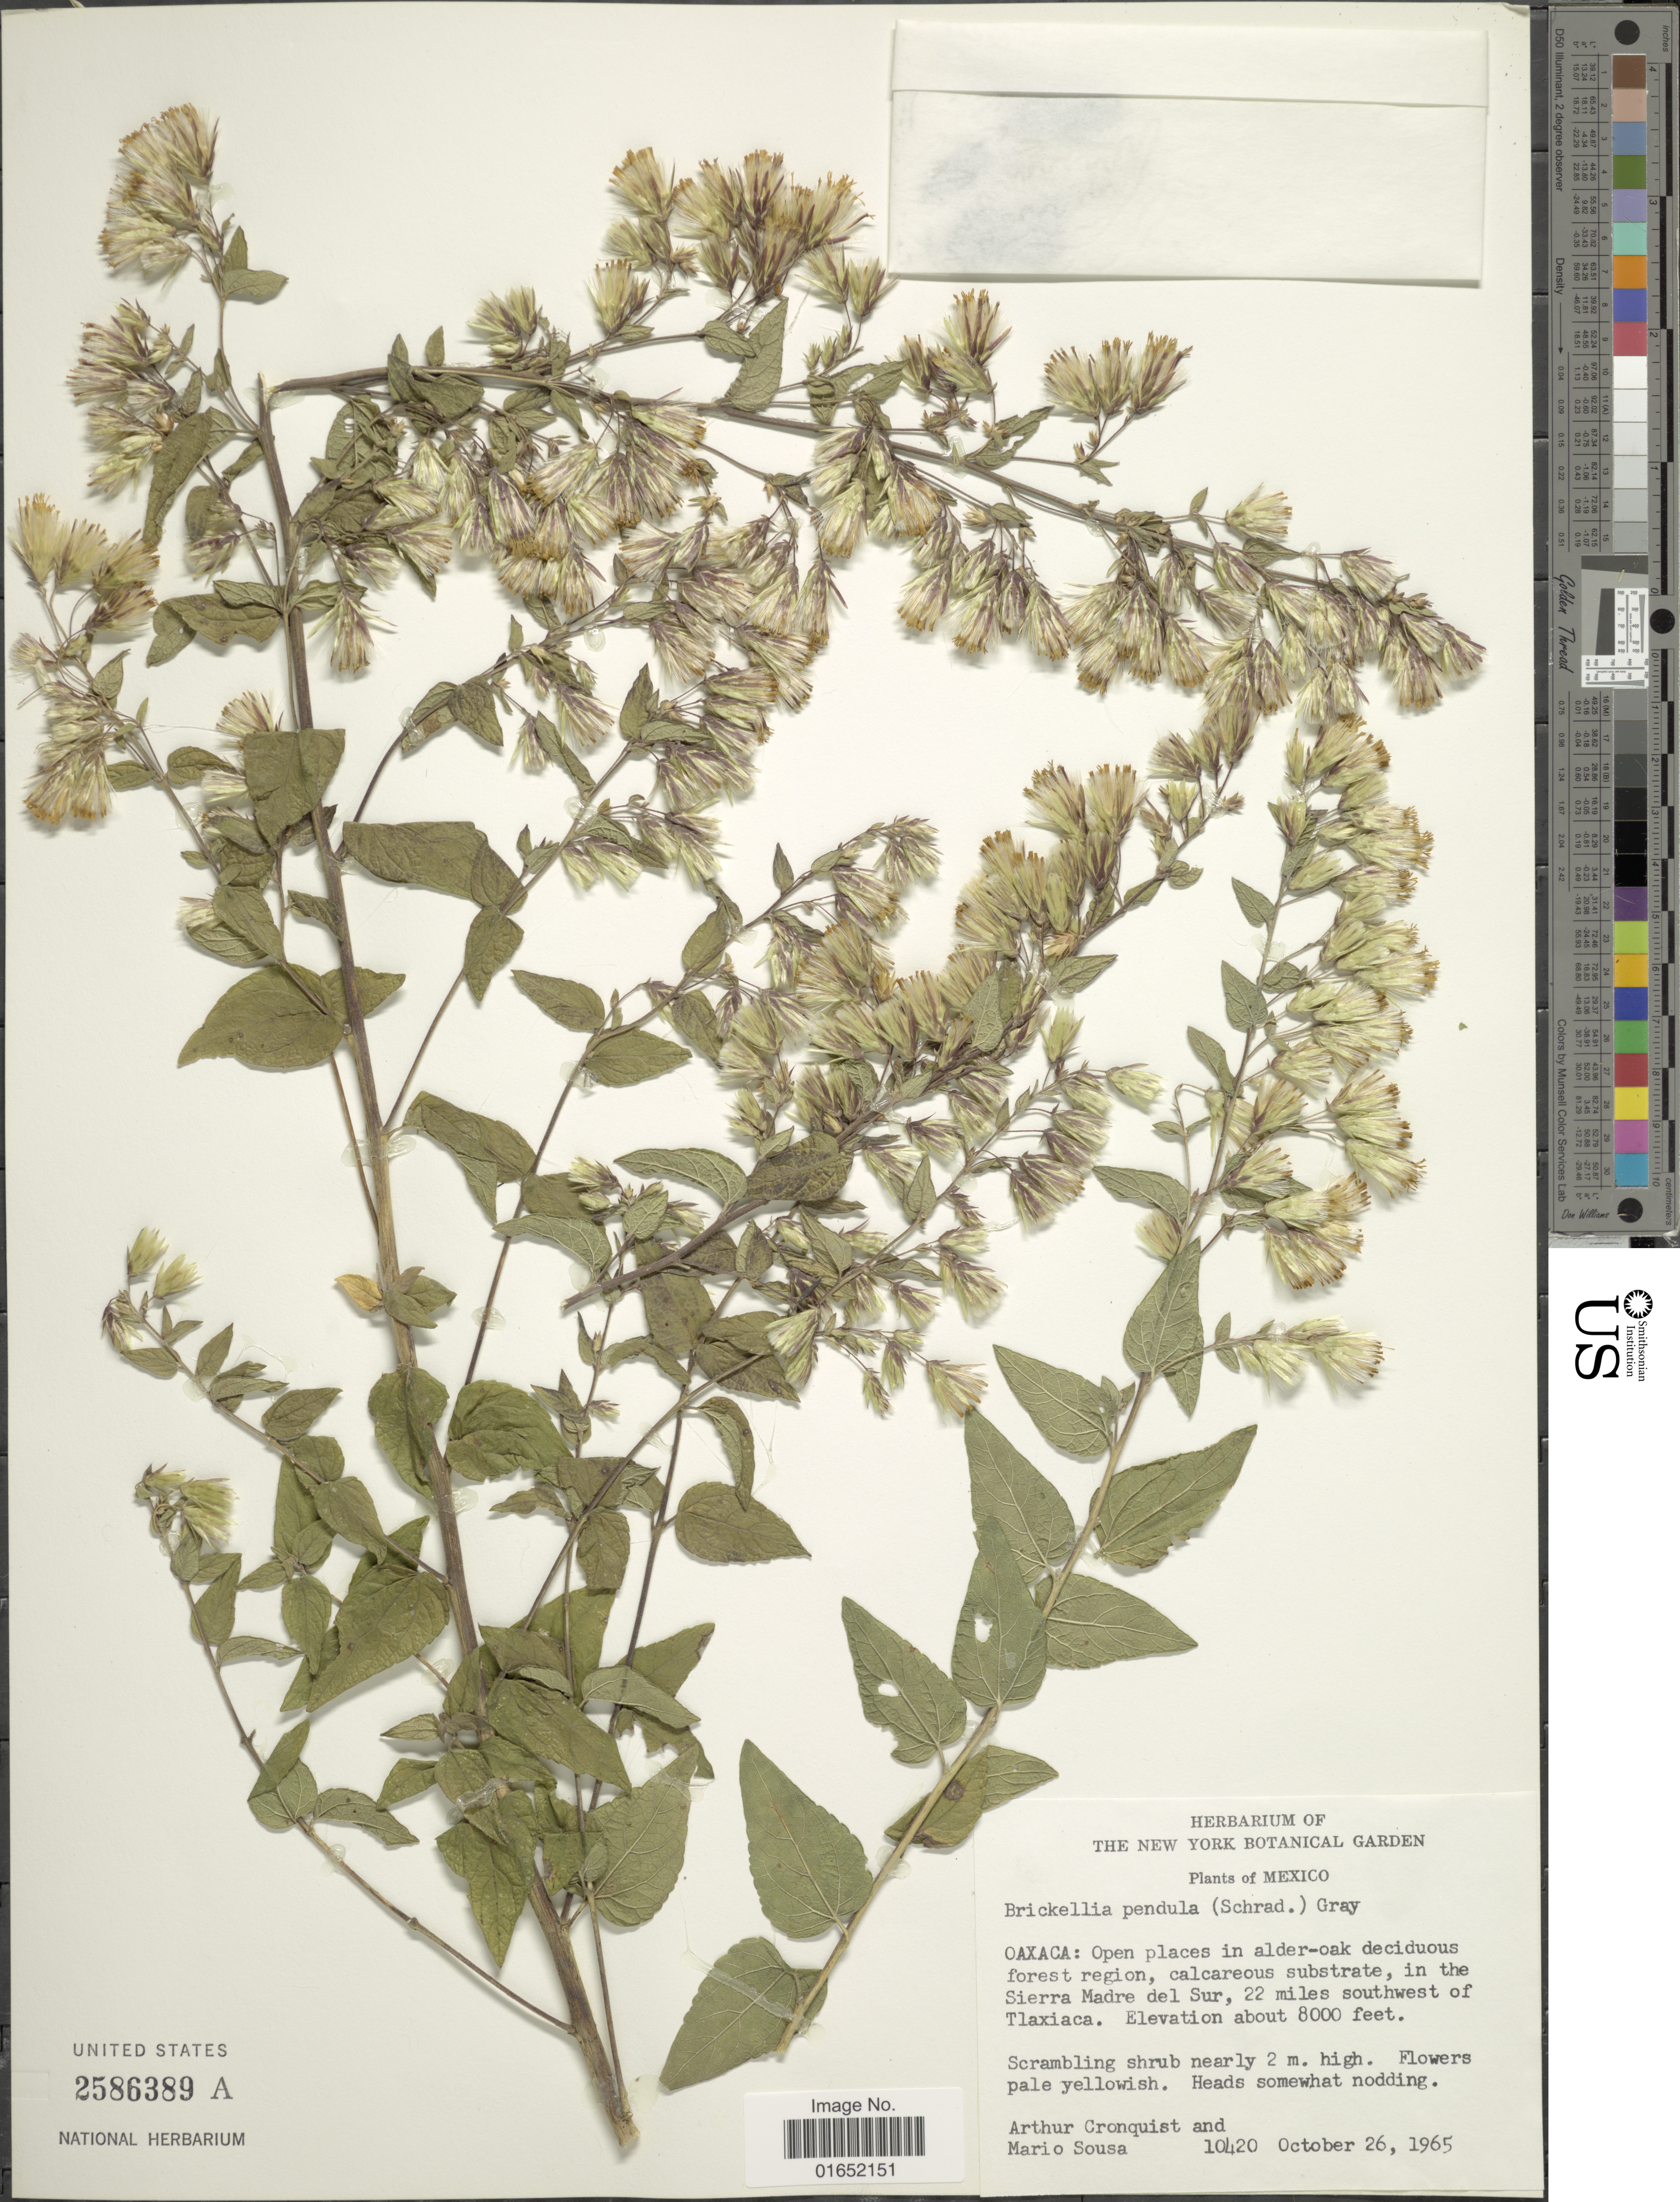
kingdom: Plantae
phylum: Tracheophyta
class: Magnoliopsida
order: Asterales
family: Asteraceae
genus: Brickellia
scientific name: Brickellia pendula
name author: (Schrad.) A. Gray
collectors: A. J. Cronquist & M. Sousa S.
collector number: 10420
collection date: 1965-10-26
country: Mexico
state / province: Oaxaca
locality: Open places in alder-oak deciduous forest region, calcareous substrate, in the Sierra Madre del Sur, 22 miles southwest of Tlaxiaca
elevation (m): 2438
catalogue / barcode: US 2586389A